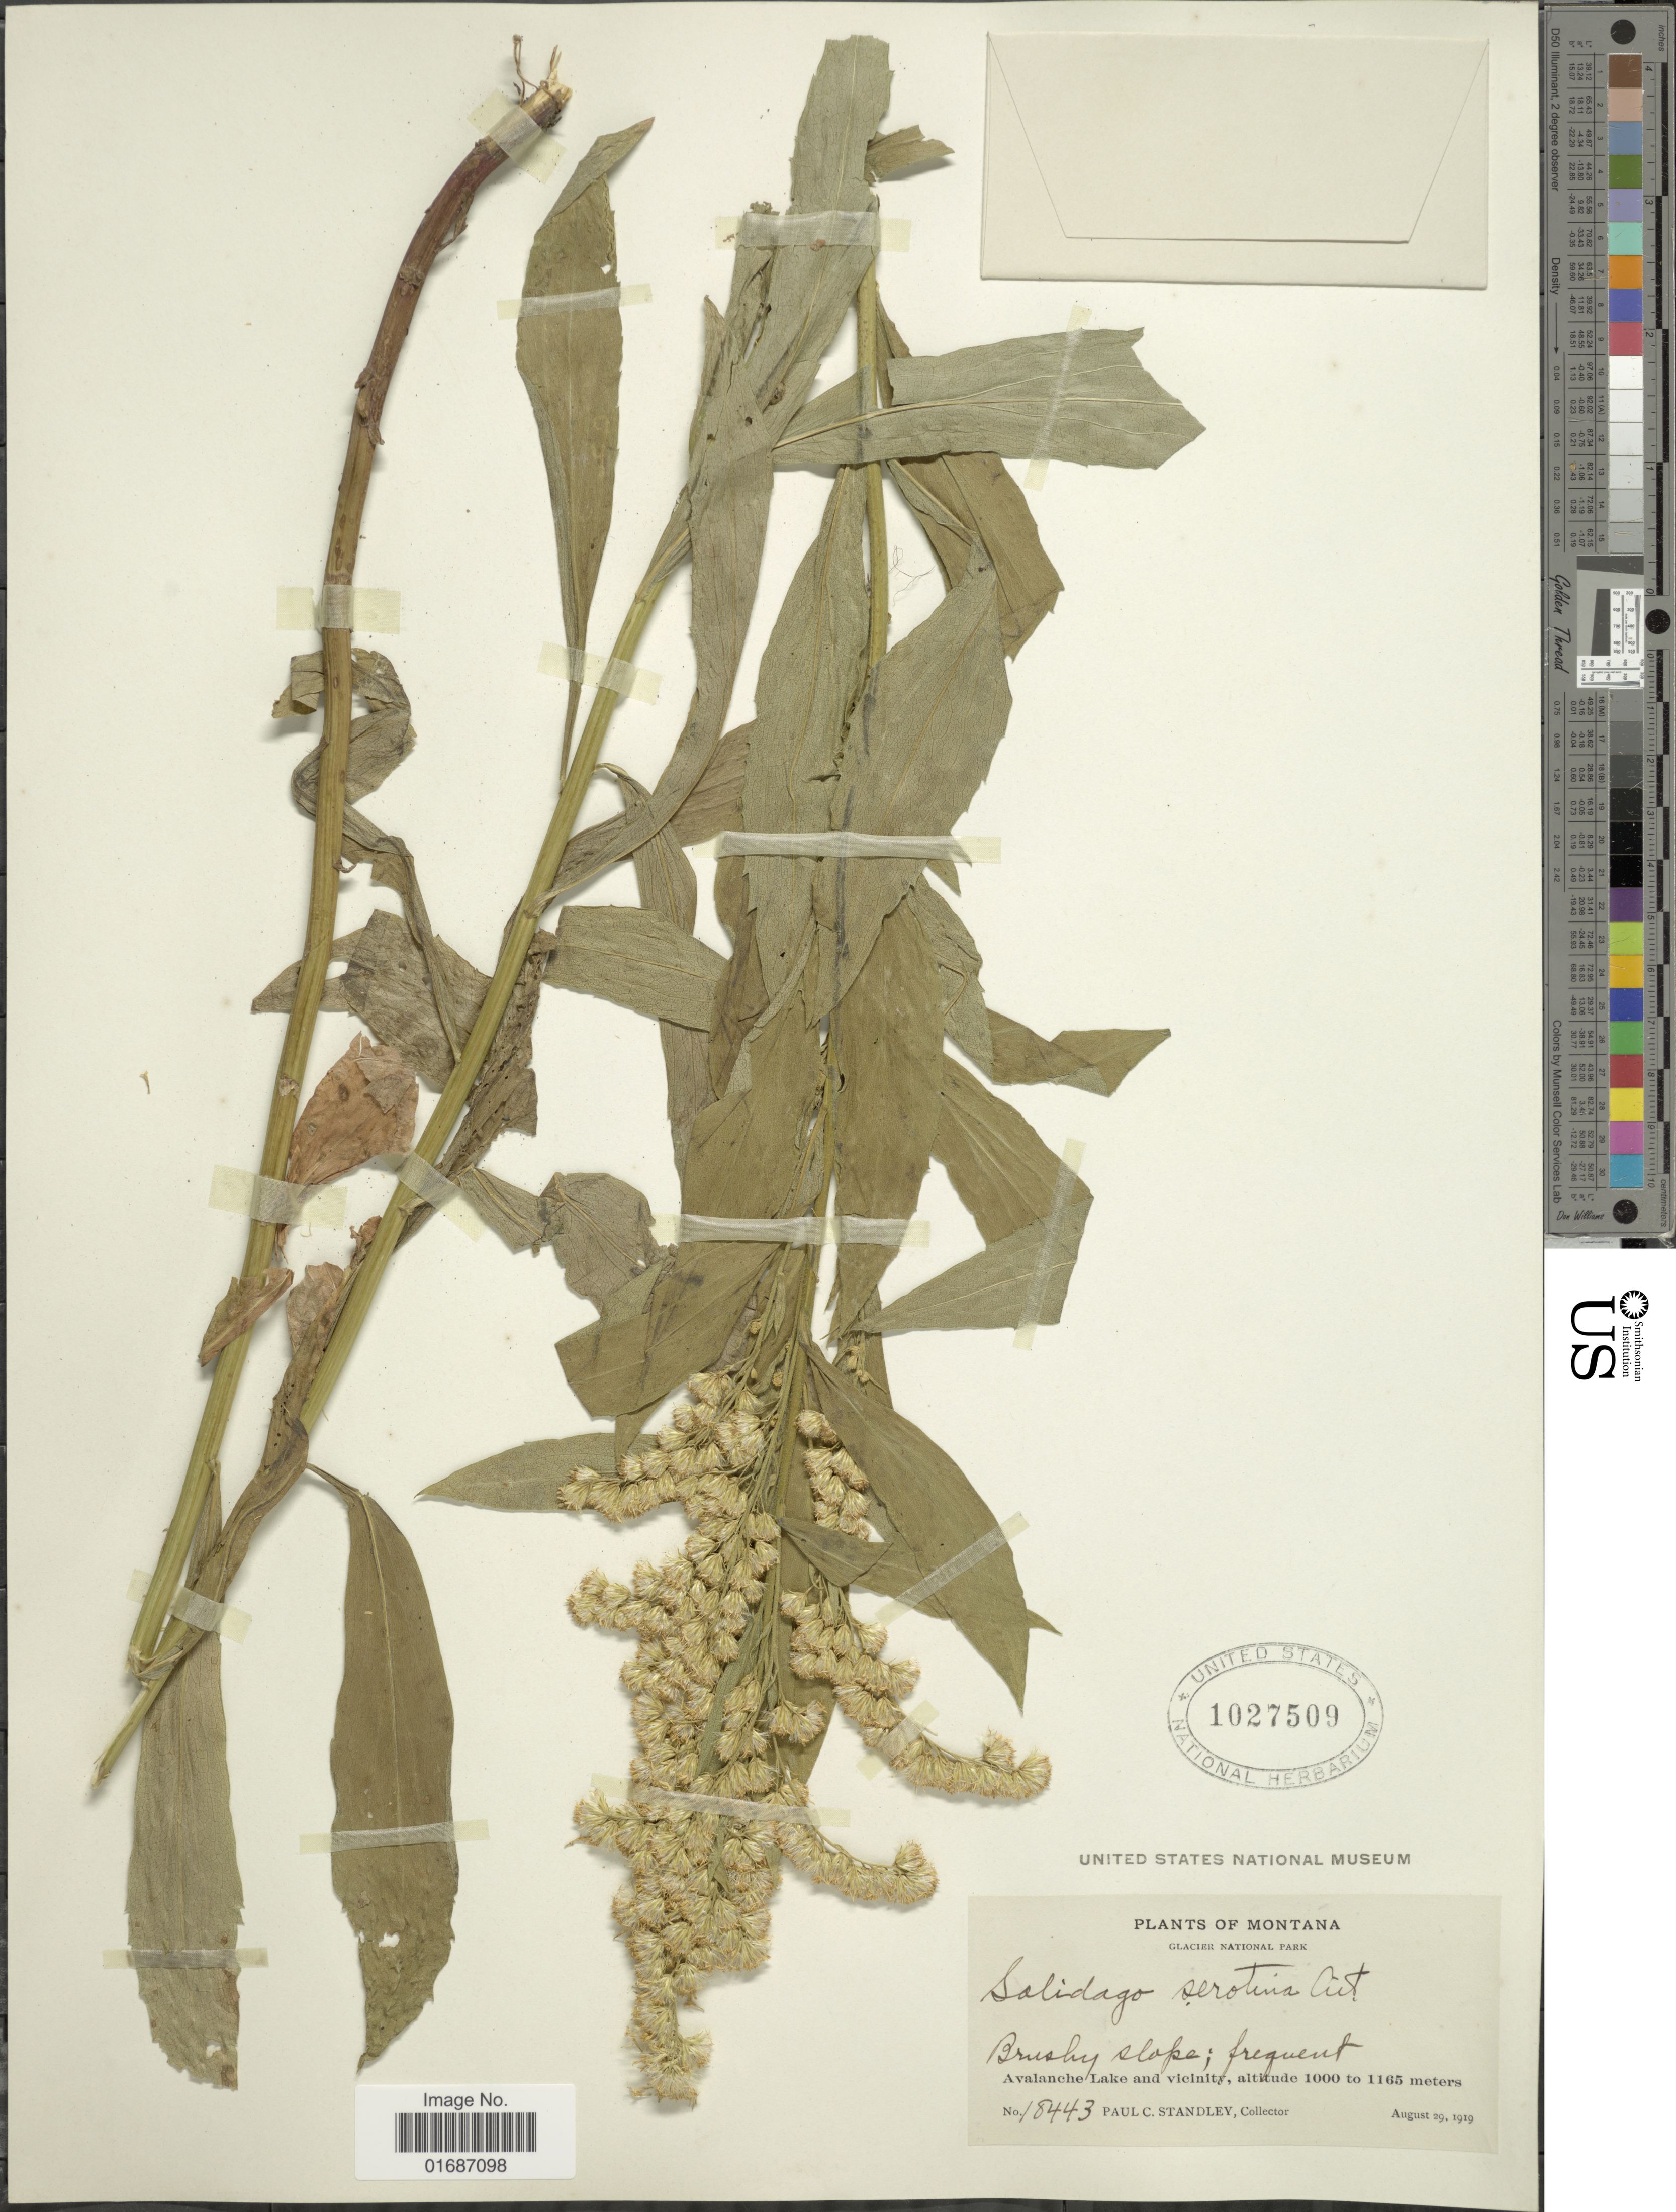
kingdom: Plantae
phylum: Tracheophyta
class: Magnoliopsida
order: Asterales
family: Asteraceae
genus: Solidago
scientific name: Solidago gigantea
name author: Aiton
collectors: P. C. Standley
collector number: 18443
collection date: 1919-08-29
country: United States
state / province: Montana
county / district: Flathead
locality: Glacier National Park, Avalanche Lake and vicinity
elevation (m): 1000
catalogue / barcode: US 1027509